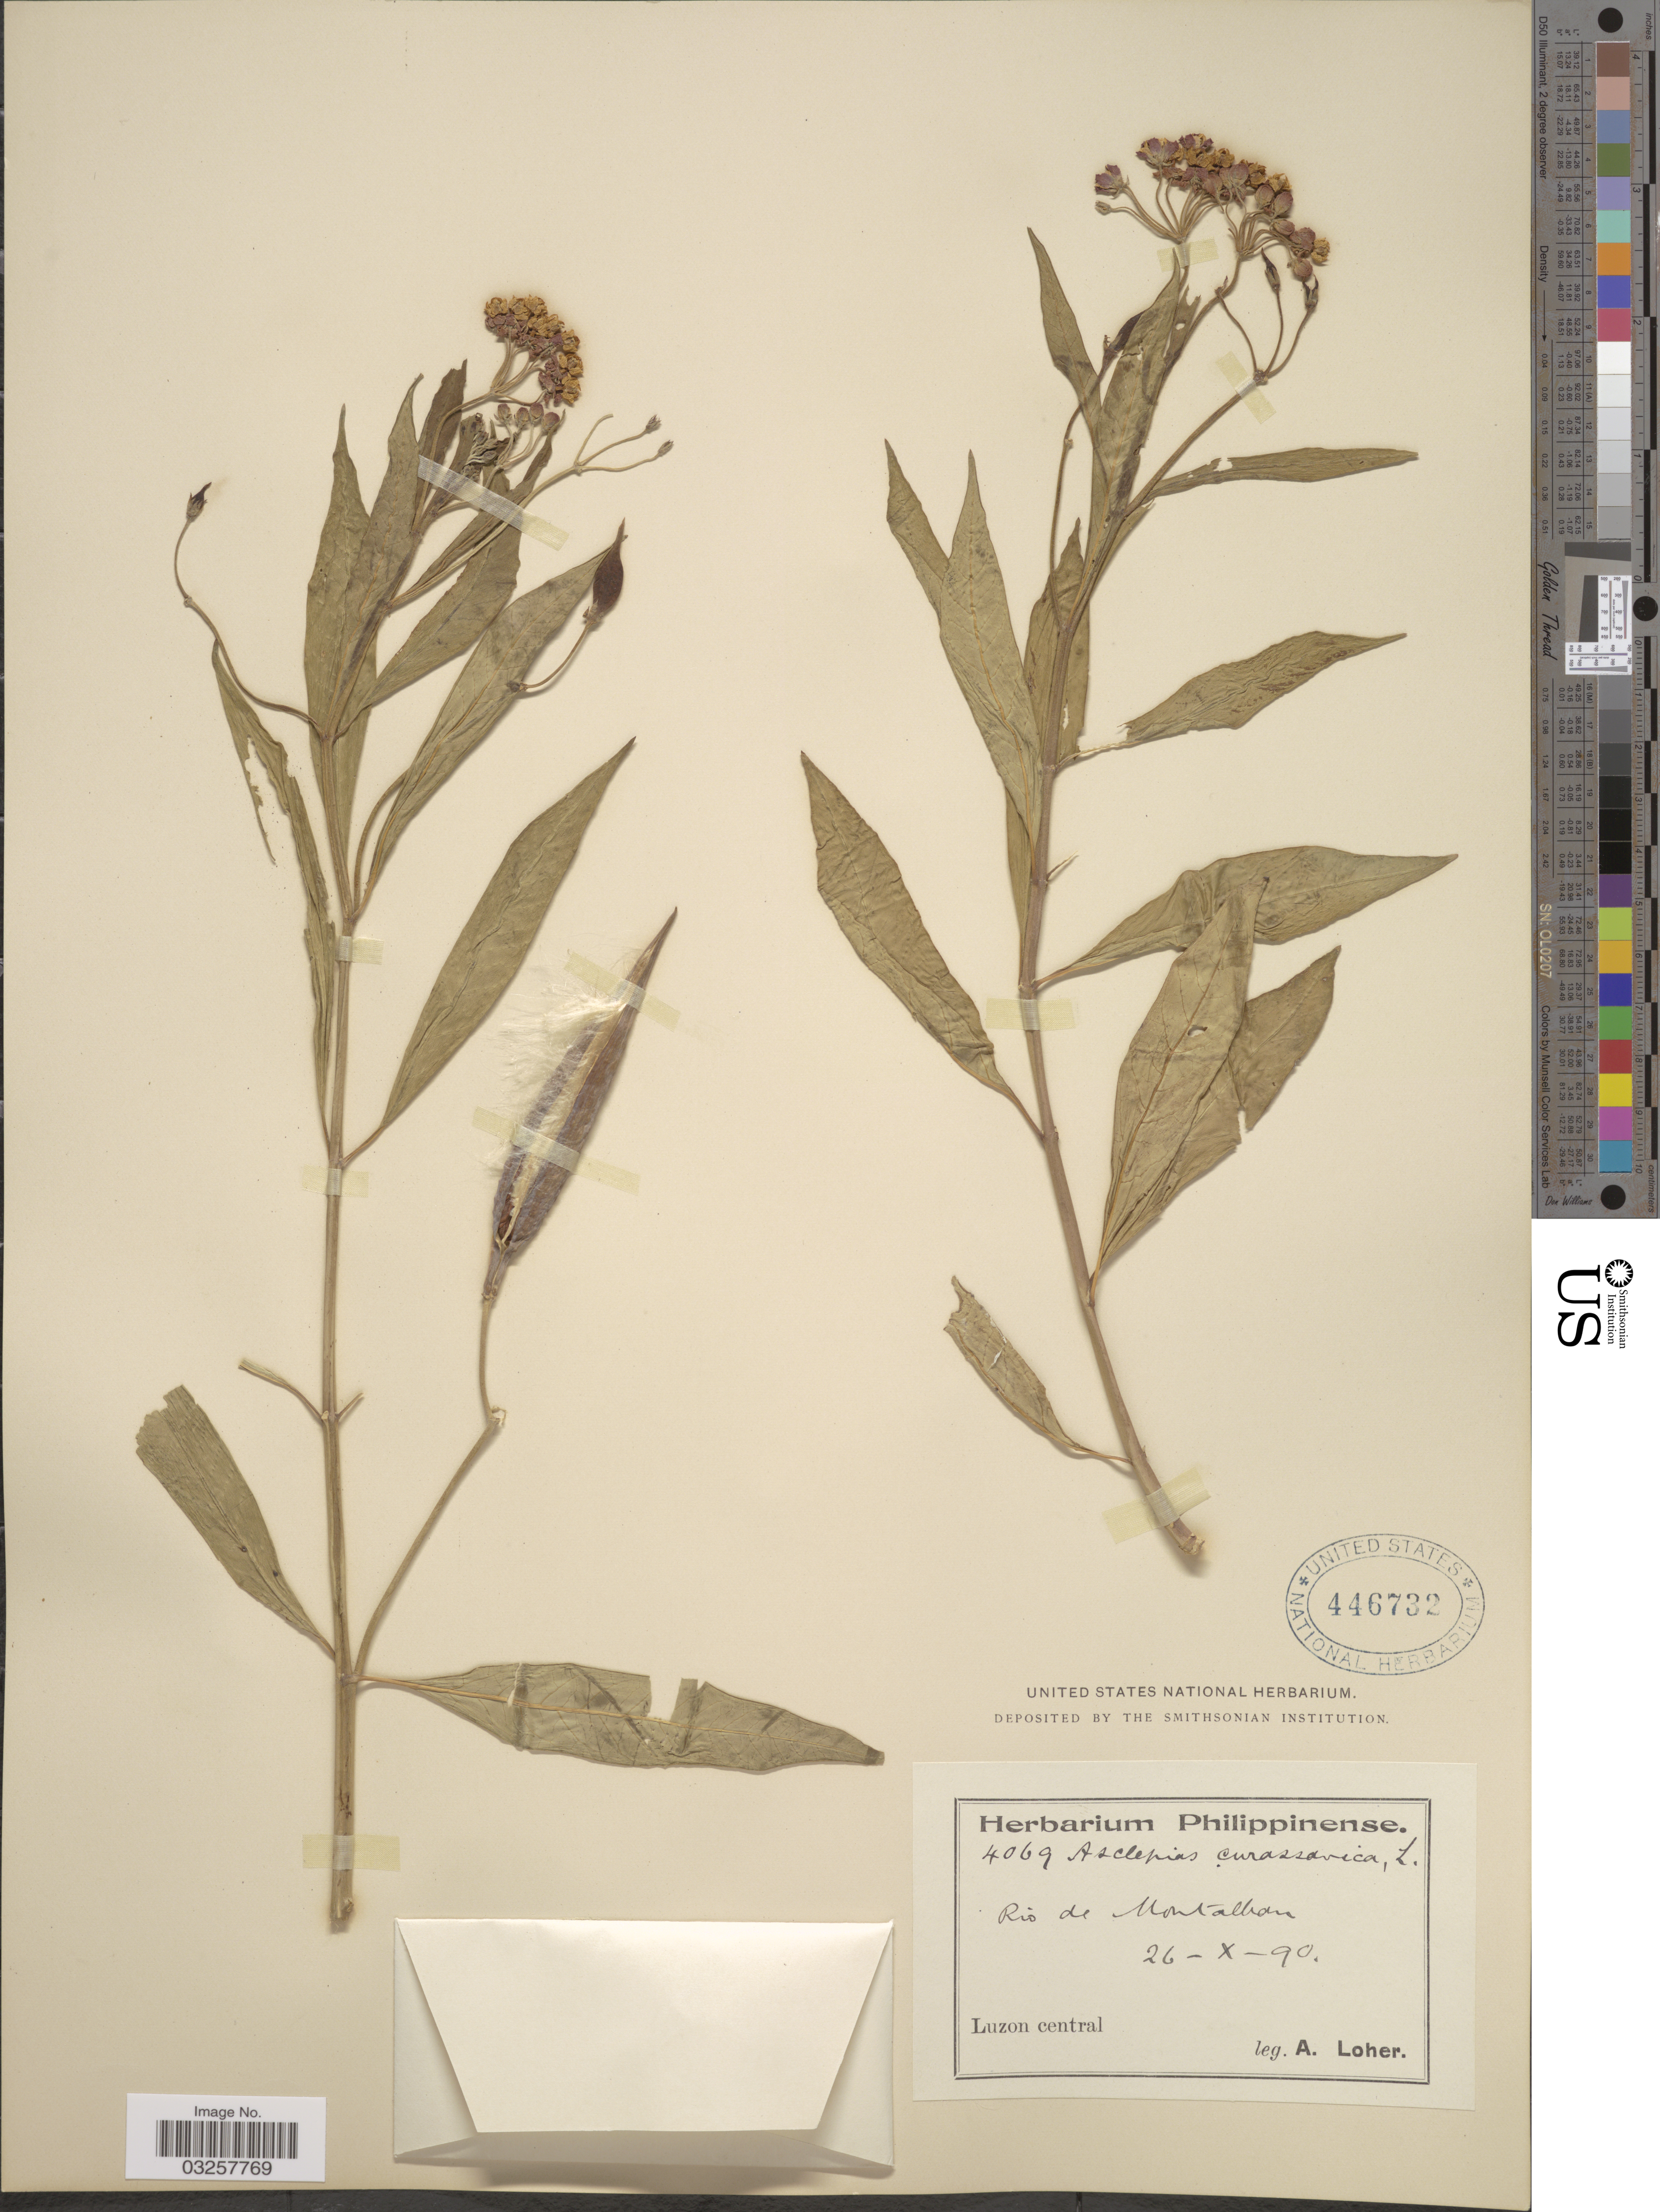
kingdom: Plantae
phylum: Tracheophyta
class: Magnoliopsida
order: Gentianales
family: Apocynaceae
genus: Asclepias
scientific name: Asclepias curassavica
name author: L.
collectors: A. Loher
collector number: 4069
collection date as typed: Transcribed d/m/y: 26/10/90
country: Philippines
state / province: Central Luzon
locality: Rio de Montalban. Luzon central.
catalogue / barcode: US 446732